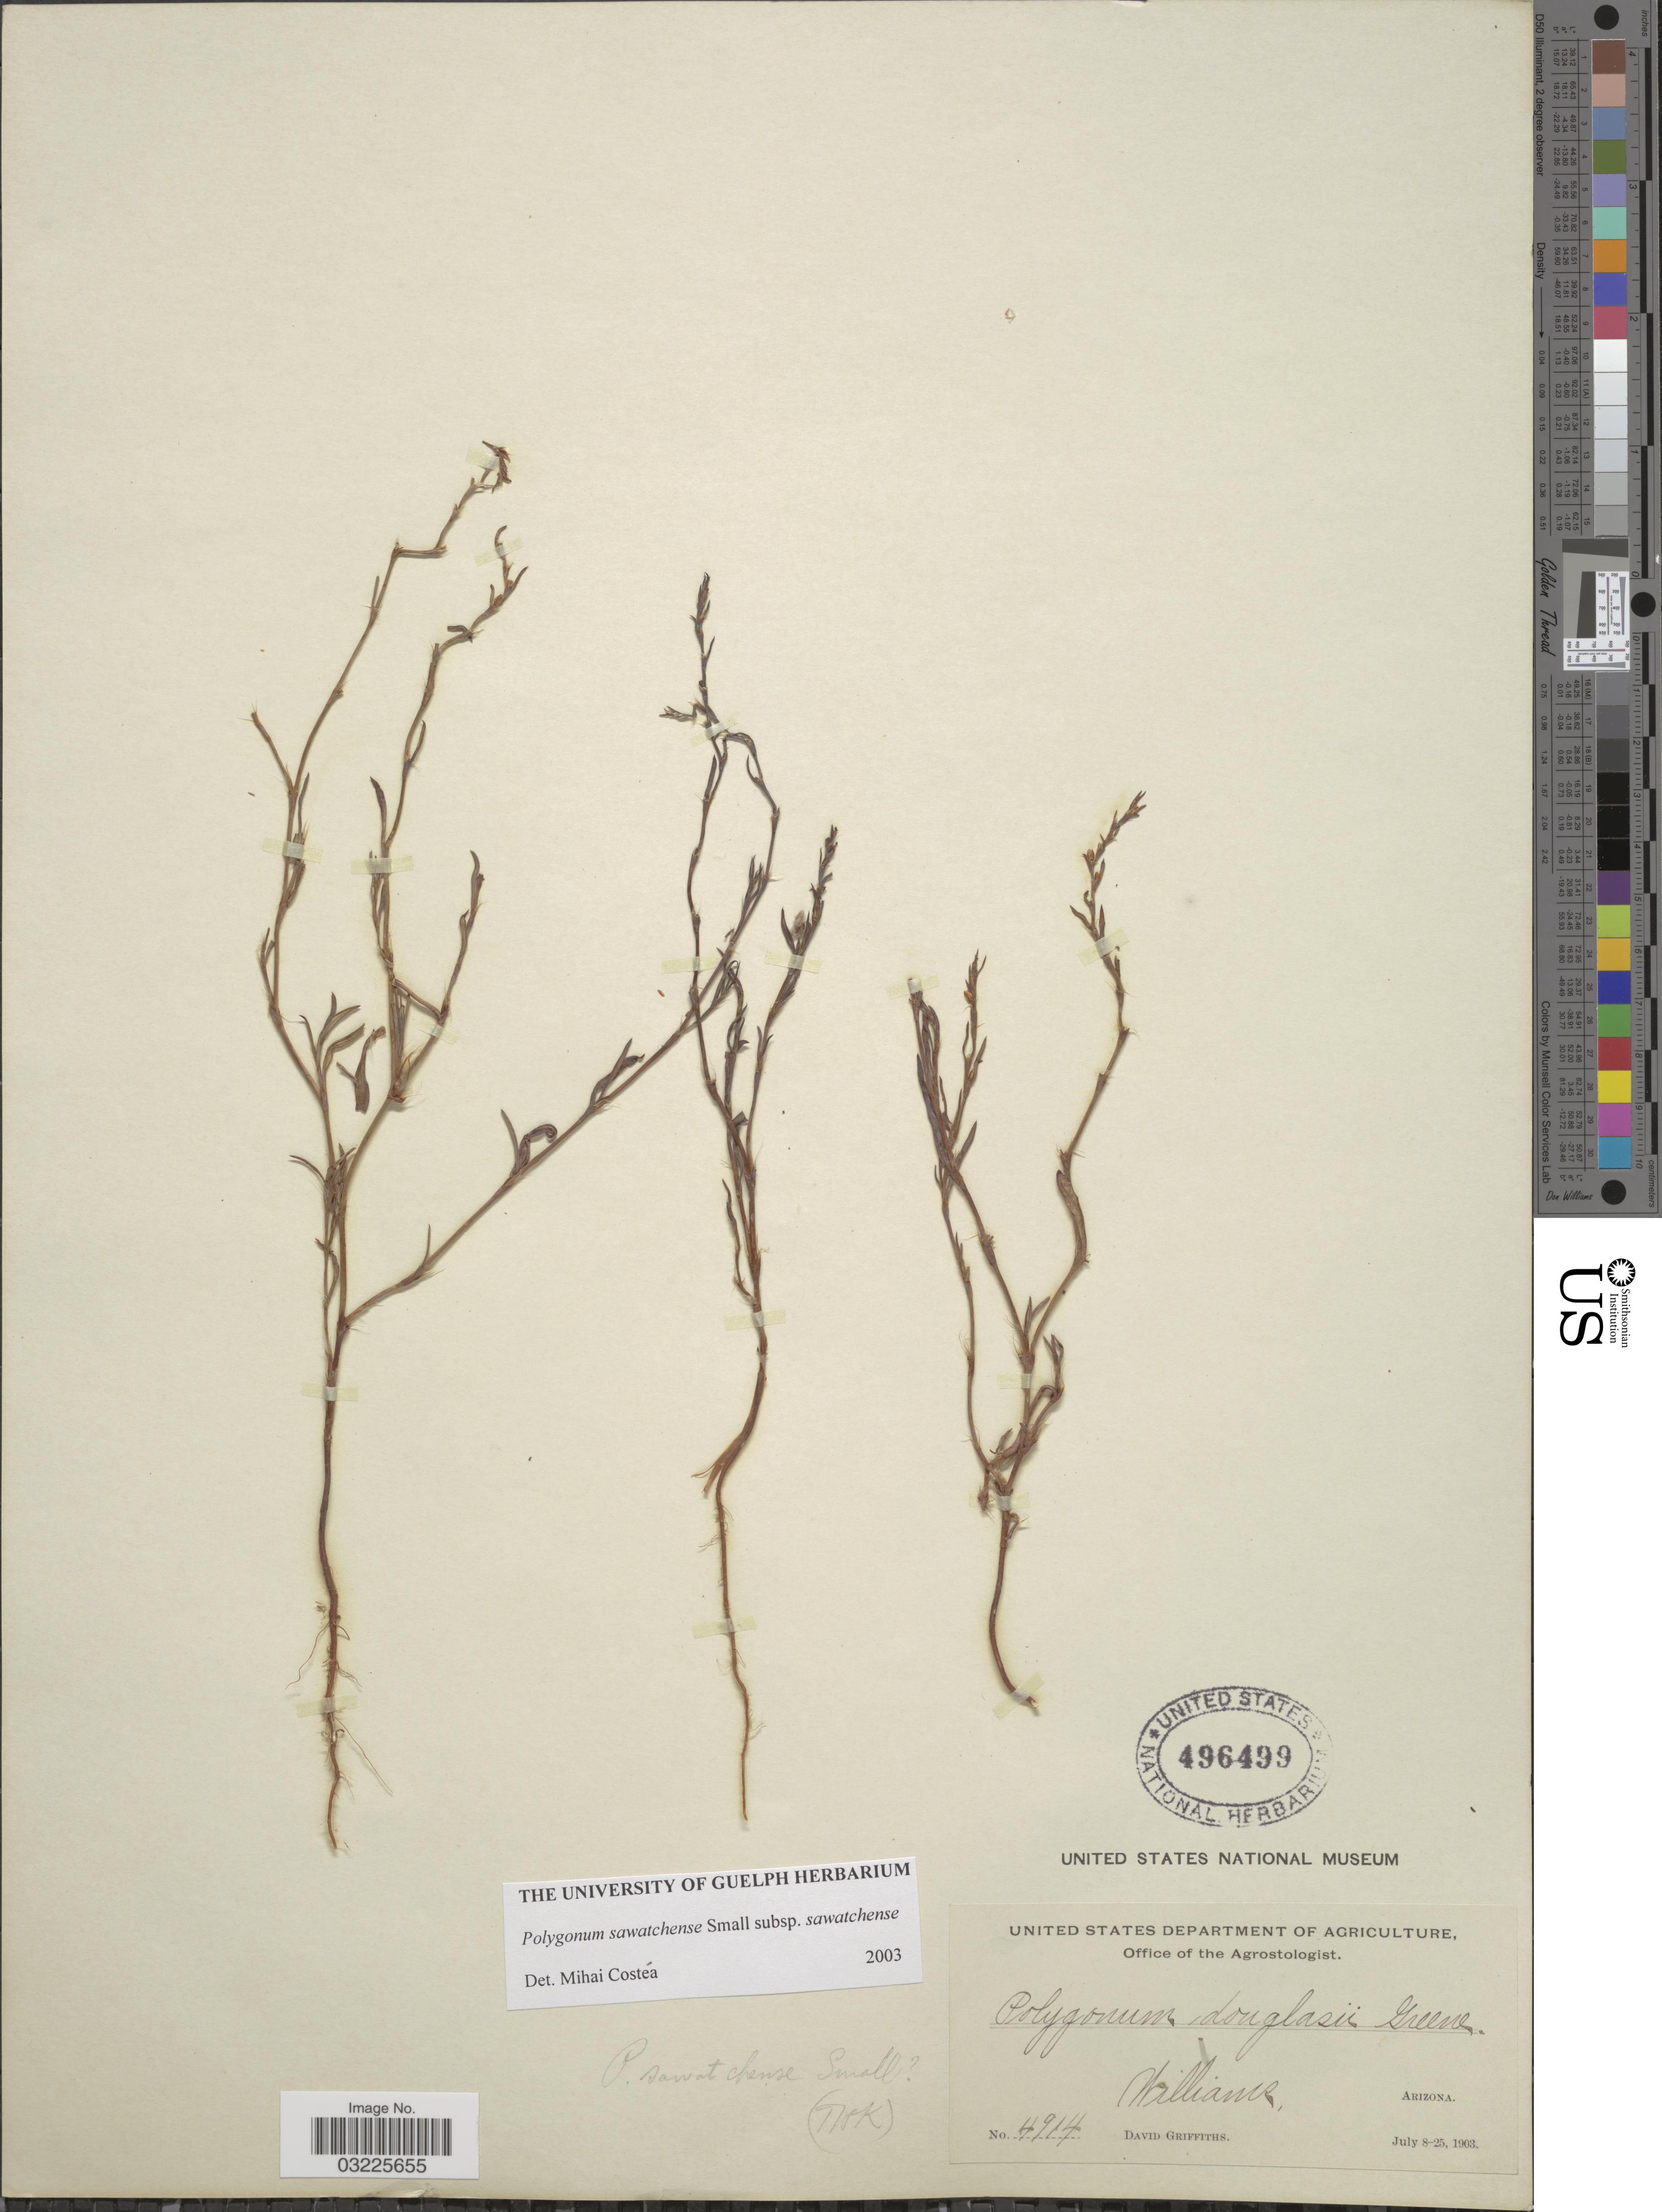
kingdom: Plantae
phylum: Tracheophyta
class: Magnoliopsida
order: Caryophyllales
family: Polygonaceae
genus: Polygonum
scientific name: Polygonum sawatchense subsp. sawatchense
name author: Small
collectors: D. Griffiths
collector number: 4914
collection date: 1903-07-08/1903-07-25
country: United States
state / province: Arizona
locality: Williams.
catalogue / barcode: US 496499